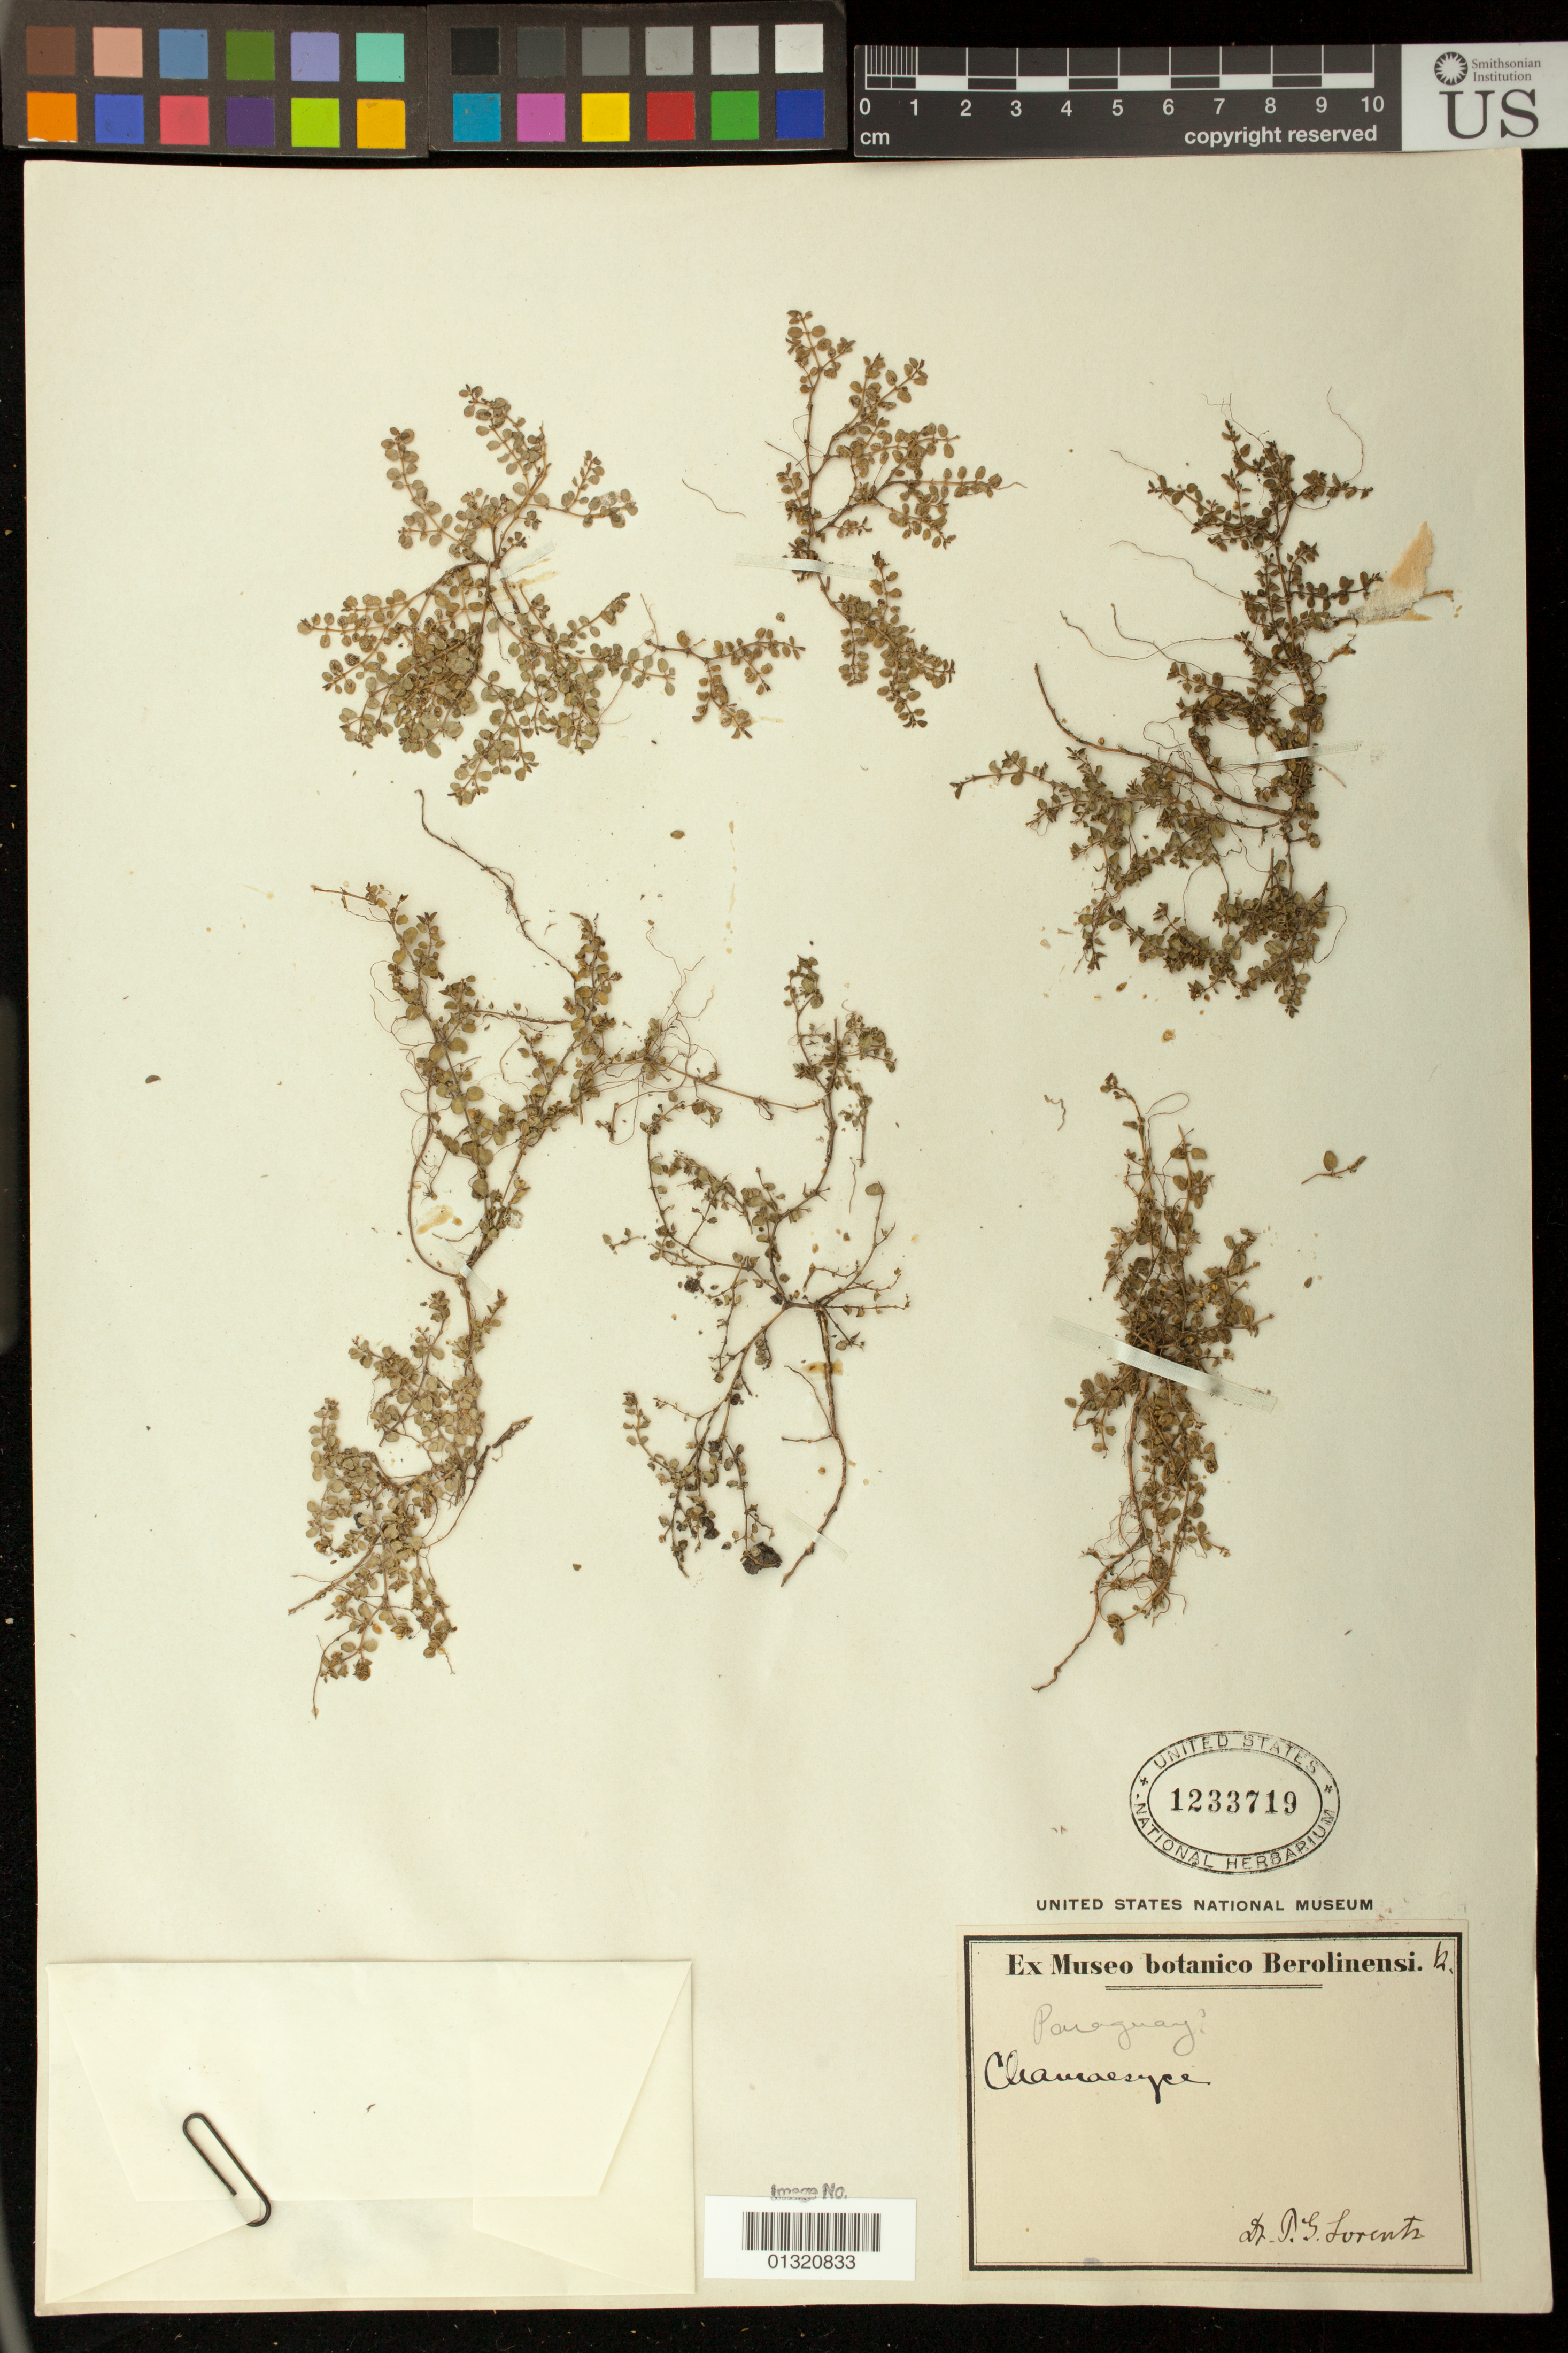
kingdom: Plantae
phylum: Tracheophyta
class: Magnoliopsida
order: Malpighiales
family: Euphorbiaceae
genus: Euphorbia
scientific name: Euphorbia sp.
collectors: P. G. Lorentz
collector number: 12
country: Paraguay (?)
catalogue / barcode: US 1233719